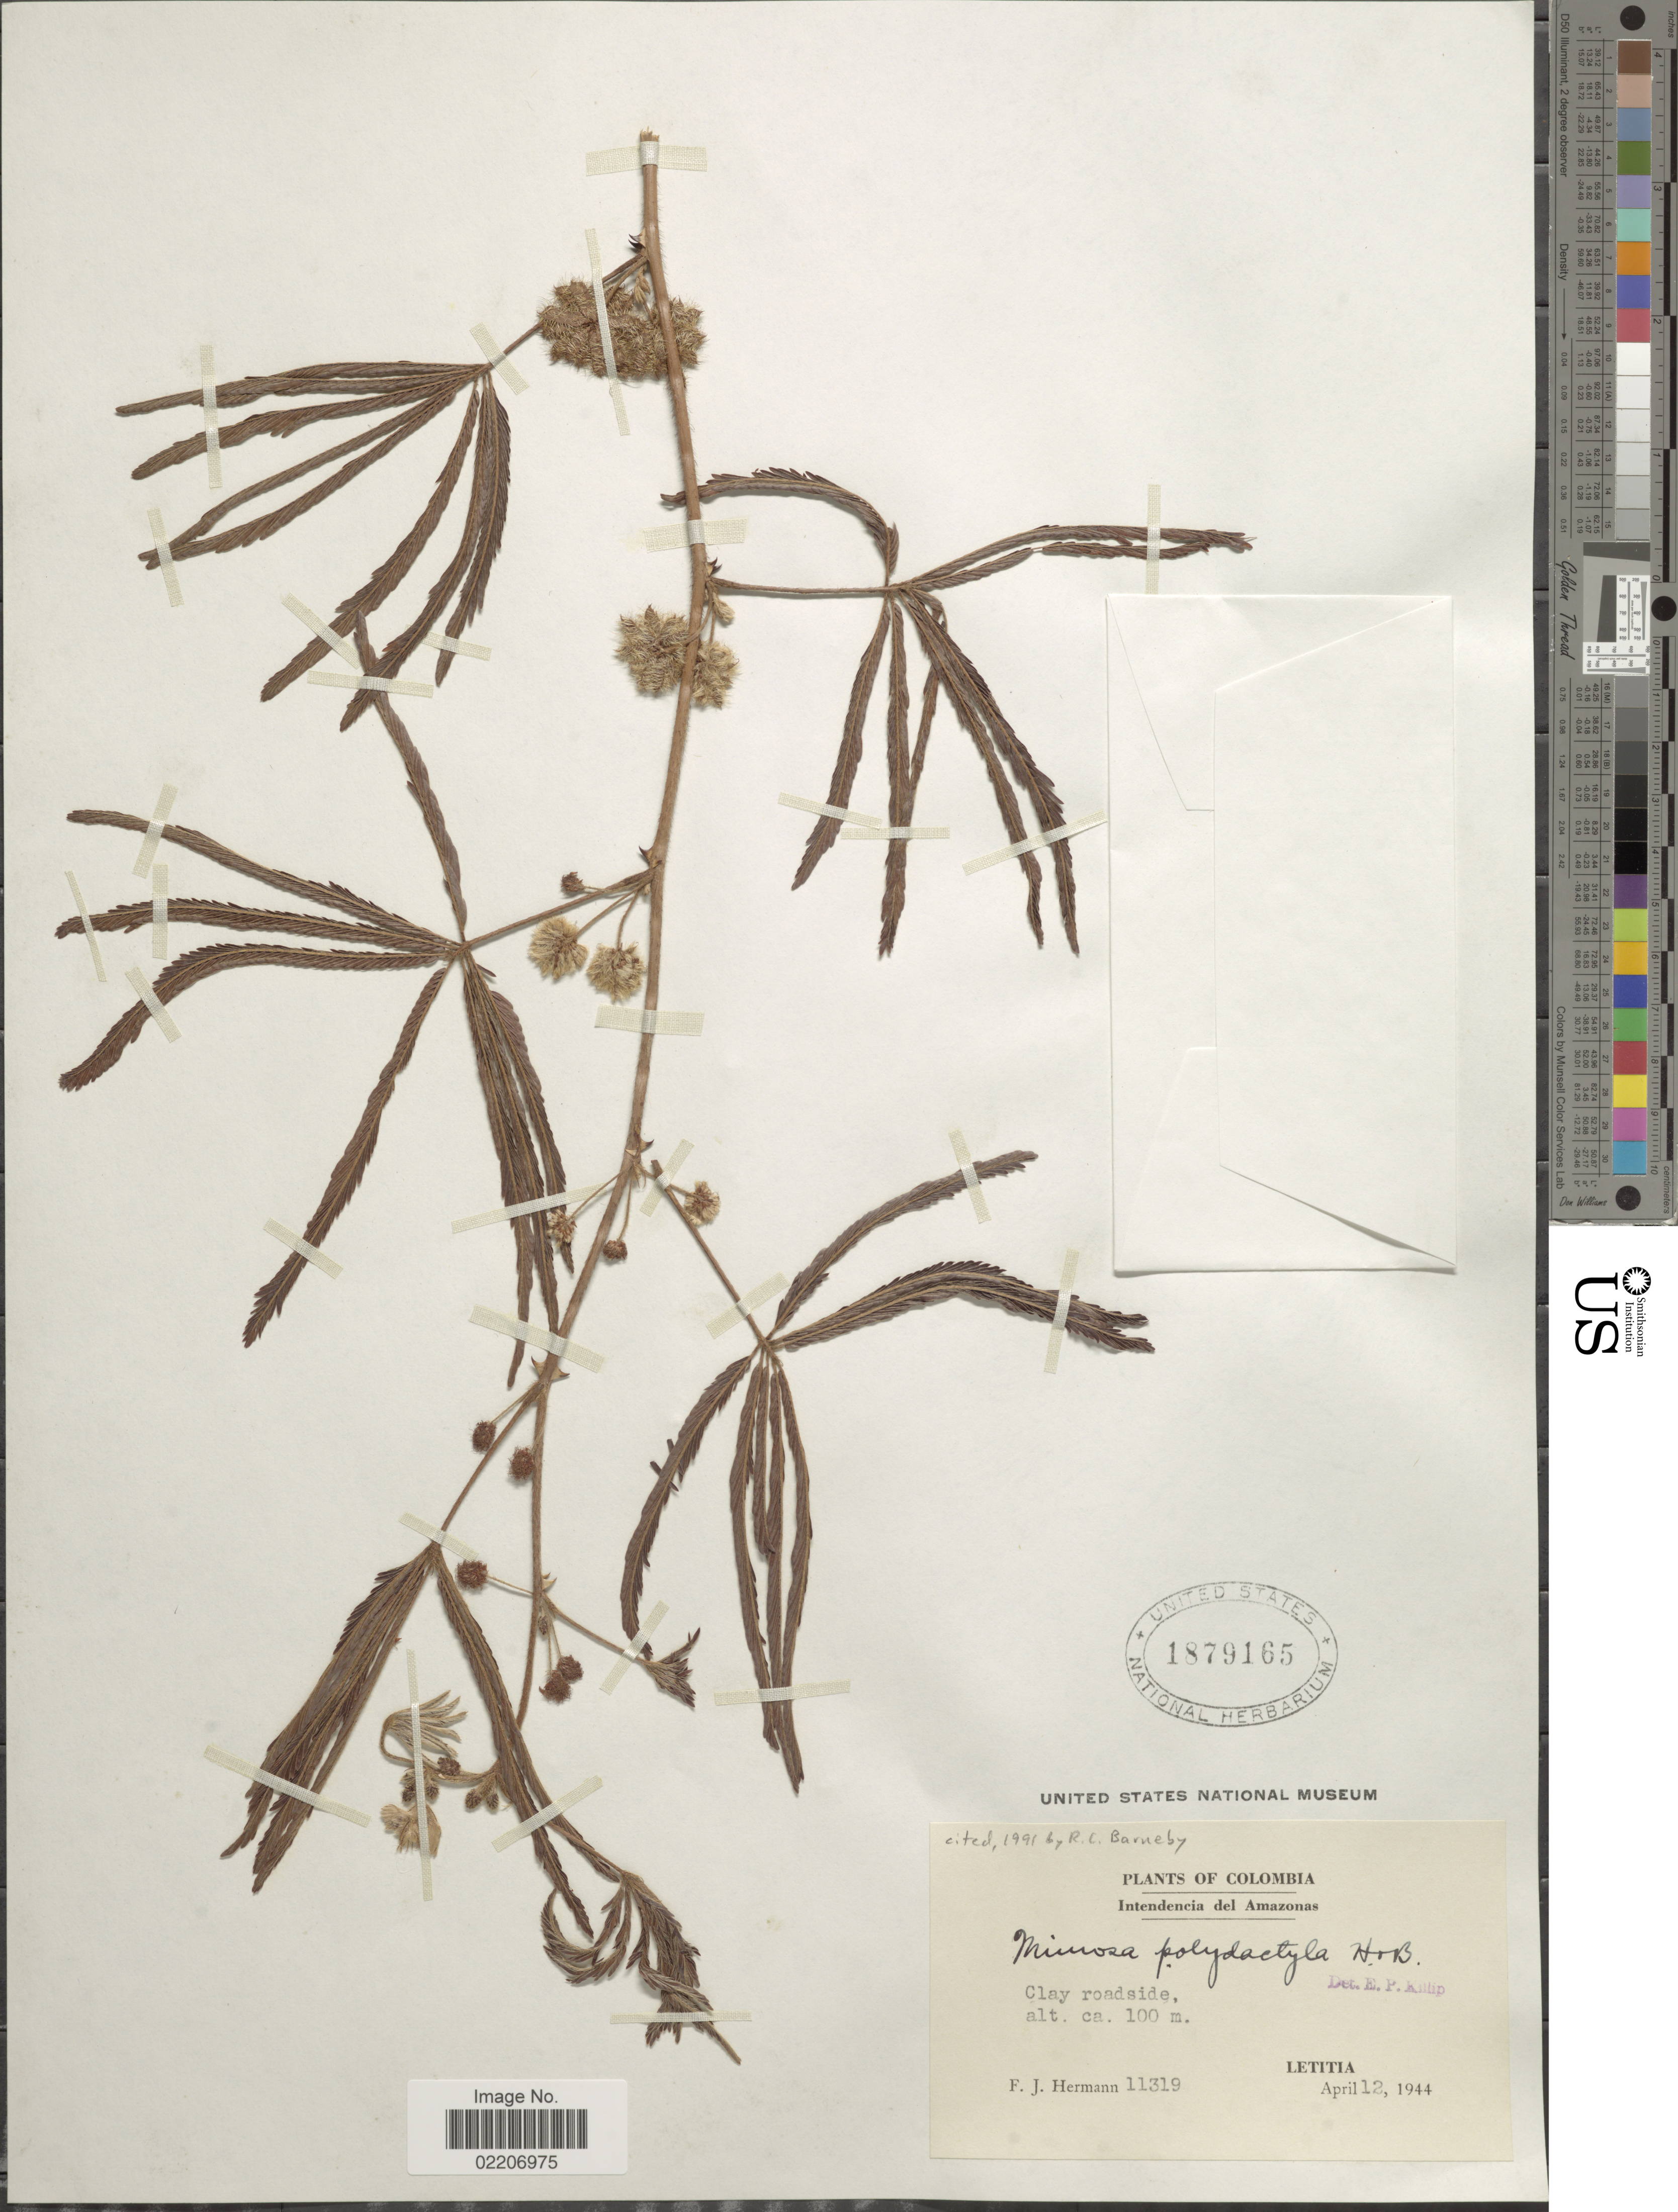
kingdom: Plantae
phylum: Tracheophyta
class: Magnoliopsida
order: Fabales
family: Fabaceae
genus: Mimosa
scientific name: Mimosa polydactyla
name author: Humb. & Bonpl. ex Willd.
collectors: F. J. Hermann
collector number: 11319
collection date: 1944-04-12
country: Colombia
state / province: Amazônas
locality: Letitia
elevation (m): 100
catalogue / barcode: US 1879165